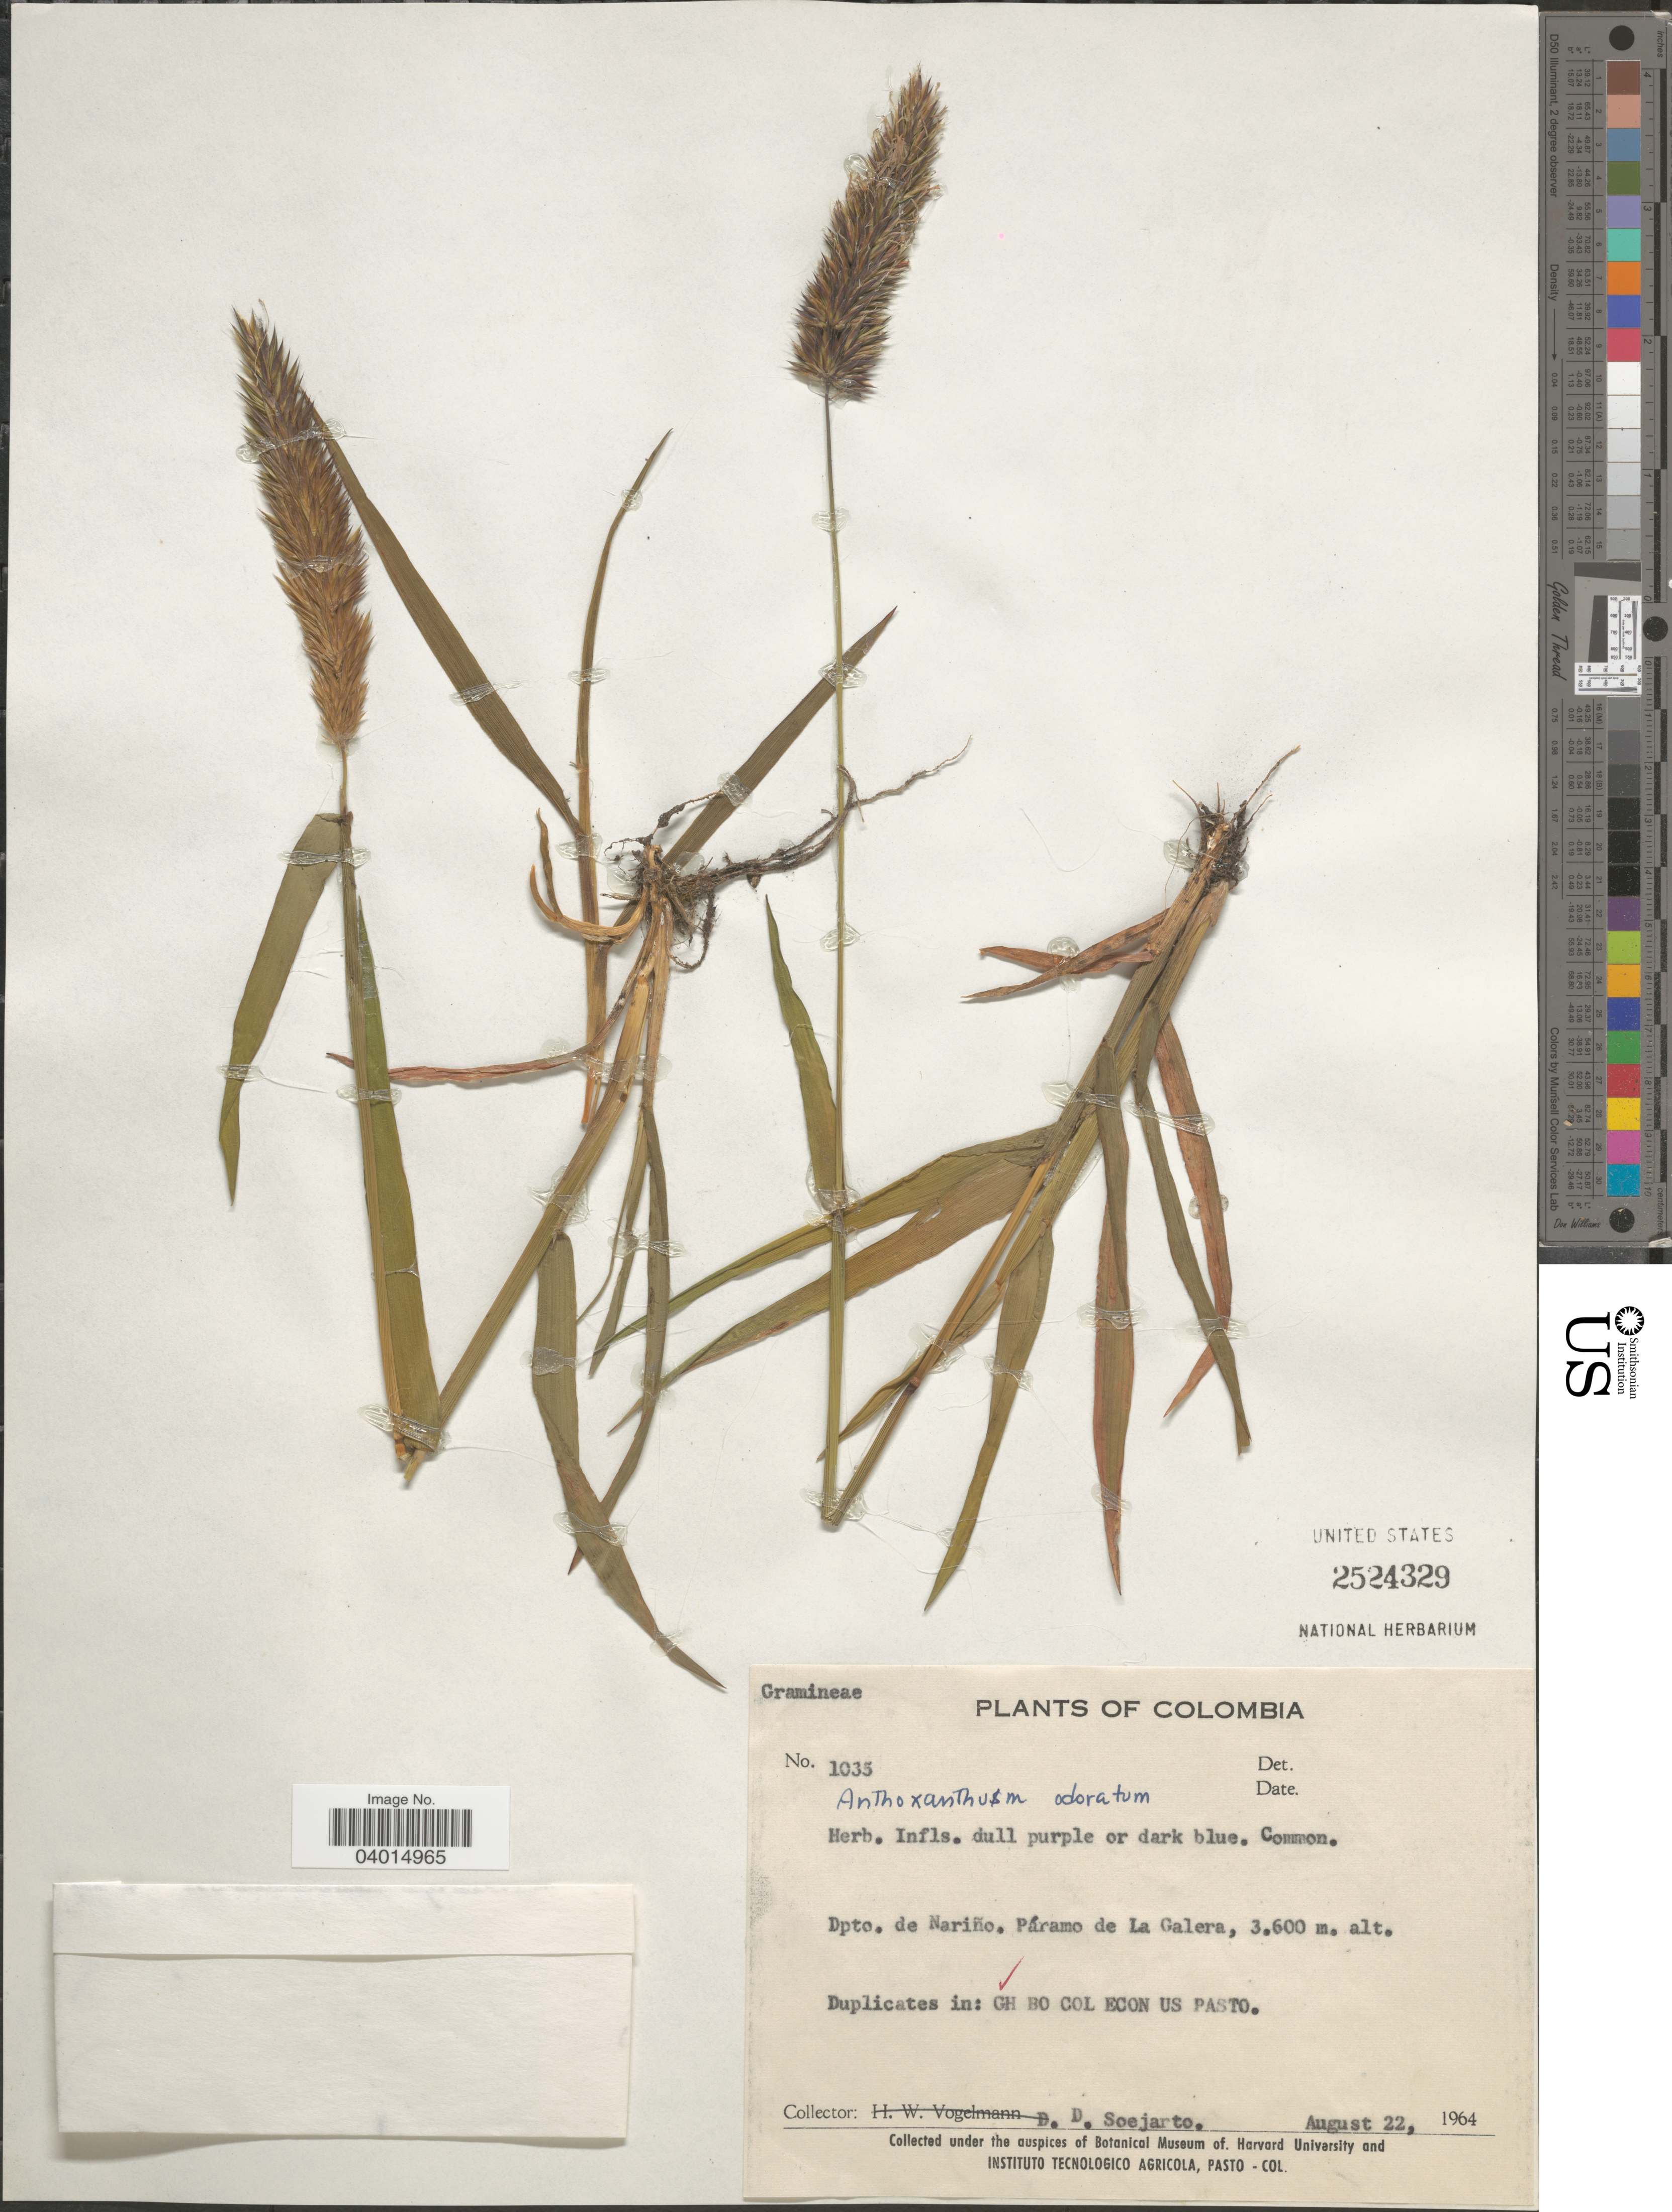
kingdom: Plantae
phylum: Tracheophyta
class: Liliopsida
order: Poales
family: Poaceae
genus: Anthoxanthum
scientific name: Anthoxanthum odoratum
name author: L.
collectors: D. Soejarto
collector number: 1035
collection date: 1964-08-22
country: Colombia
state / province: Nariño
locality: Dpto. de Nariño. Páramo de La Galera.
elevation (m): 3600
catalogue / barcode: US 2524329